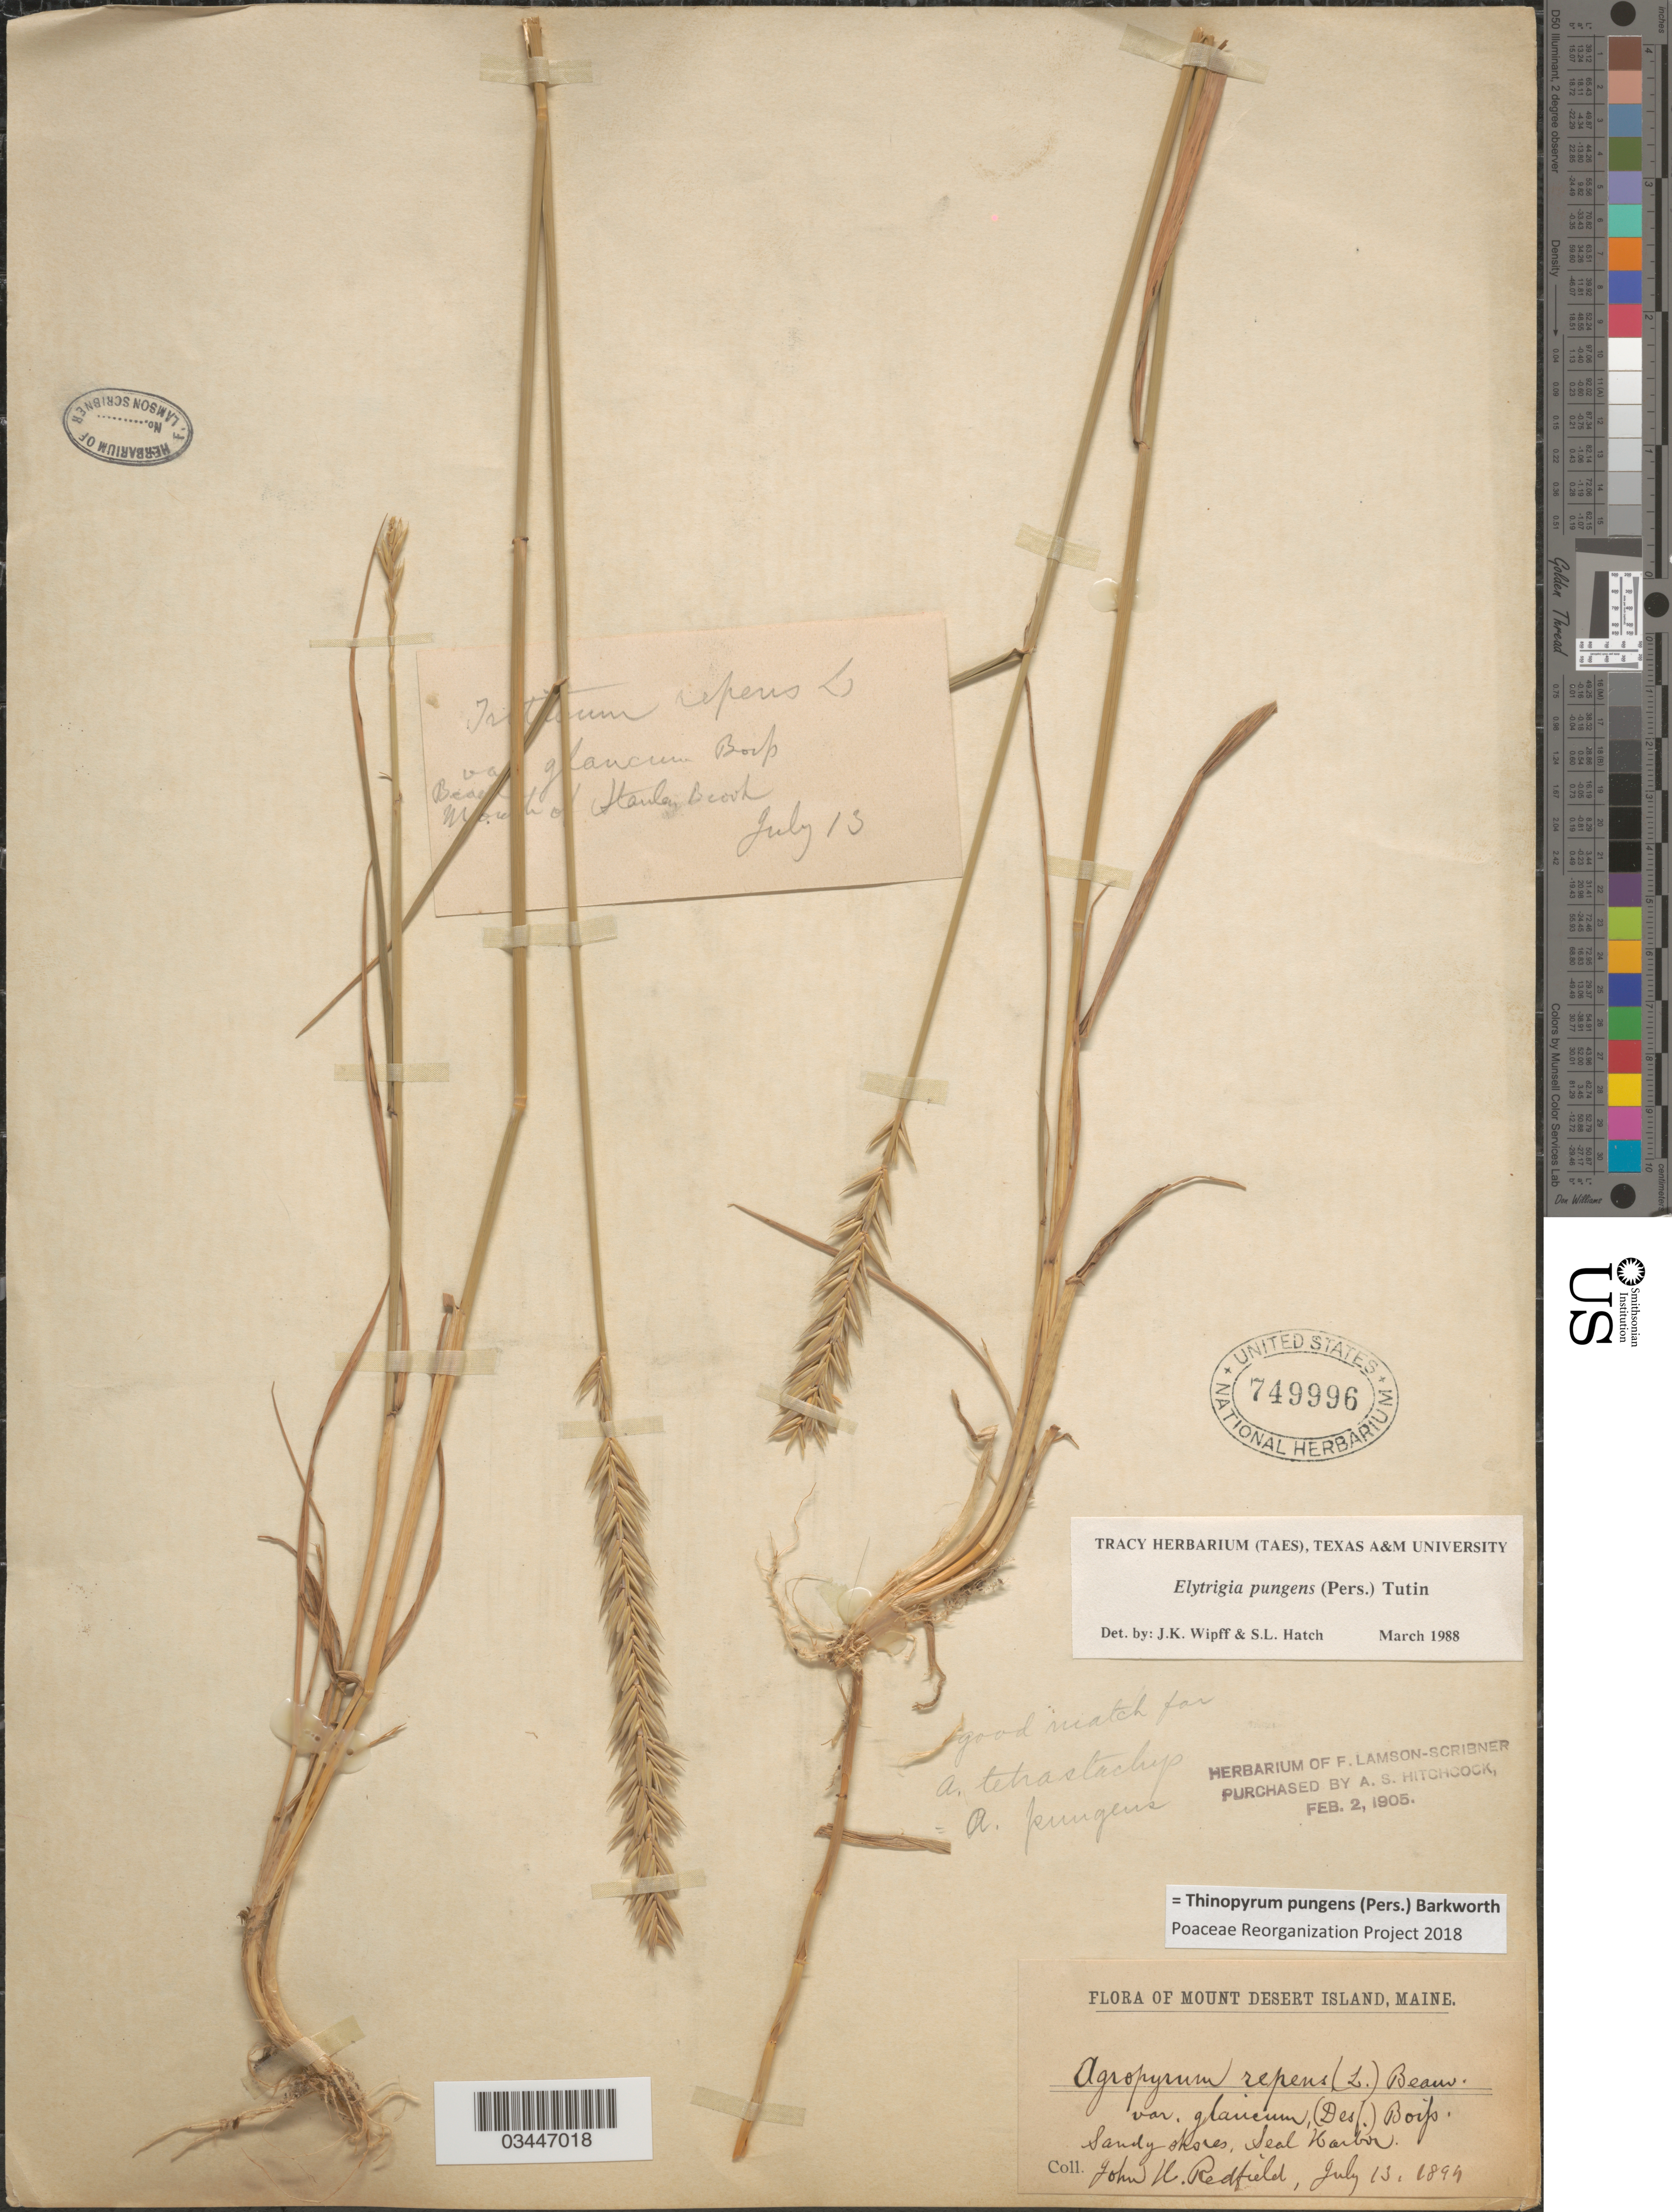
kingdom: Plantae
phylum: Tracheophyta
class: Liliopsida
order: Poales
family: Poaceae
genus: Thinopyrum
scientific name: Thinopyrum pungens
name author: (Pers.) Barkworth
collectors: J. Redfield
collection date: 1894-07-13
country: United States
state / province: Maine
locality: Mount Desert Island. Sandy shores, Seal Harbor.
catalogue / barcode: US 749996